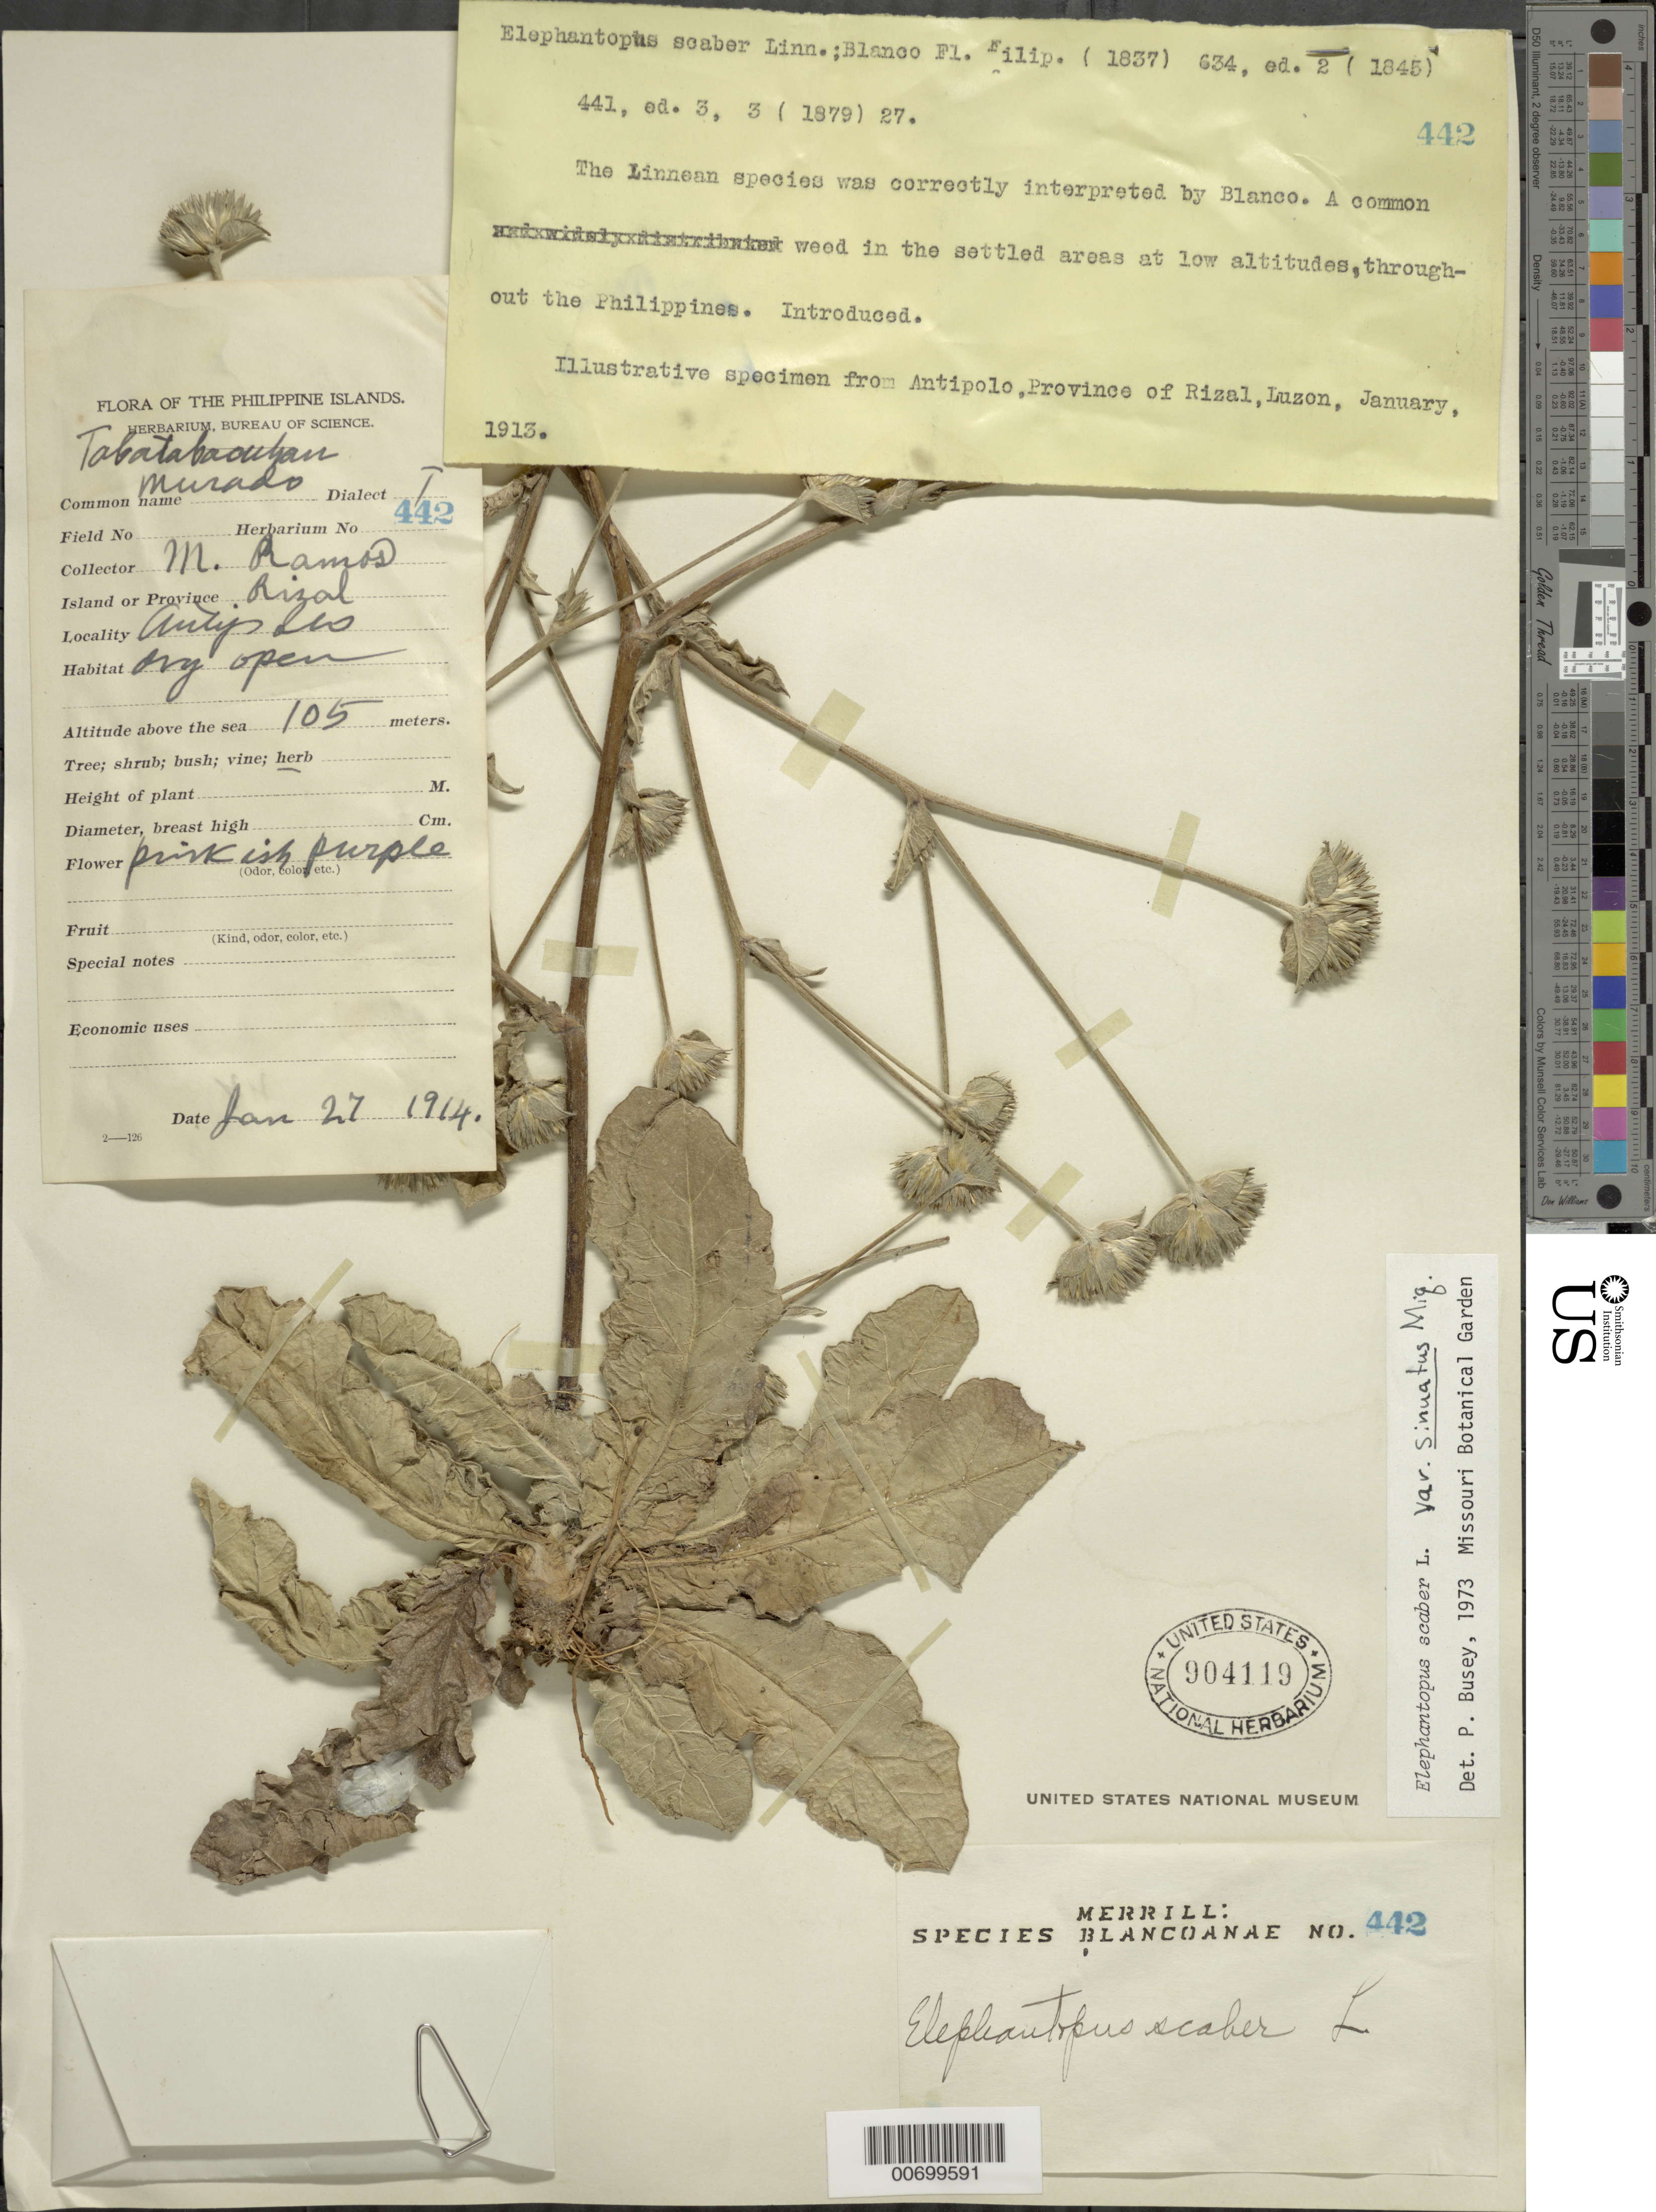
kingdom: Plantae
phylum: Tracheophyta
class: Magnoliopsida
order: Asterales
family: Asteraceae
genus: Elephantopus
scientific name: Elephantopus scaber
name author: L.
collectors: M. Ramos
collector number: Sp. Blancoan. 0442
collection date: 1913-01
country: Philippines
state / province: Calabarzon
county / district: Rizal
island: Luzon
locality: Antipolo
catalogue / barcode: US 904119